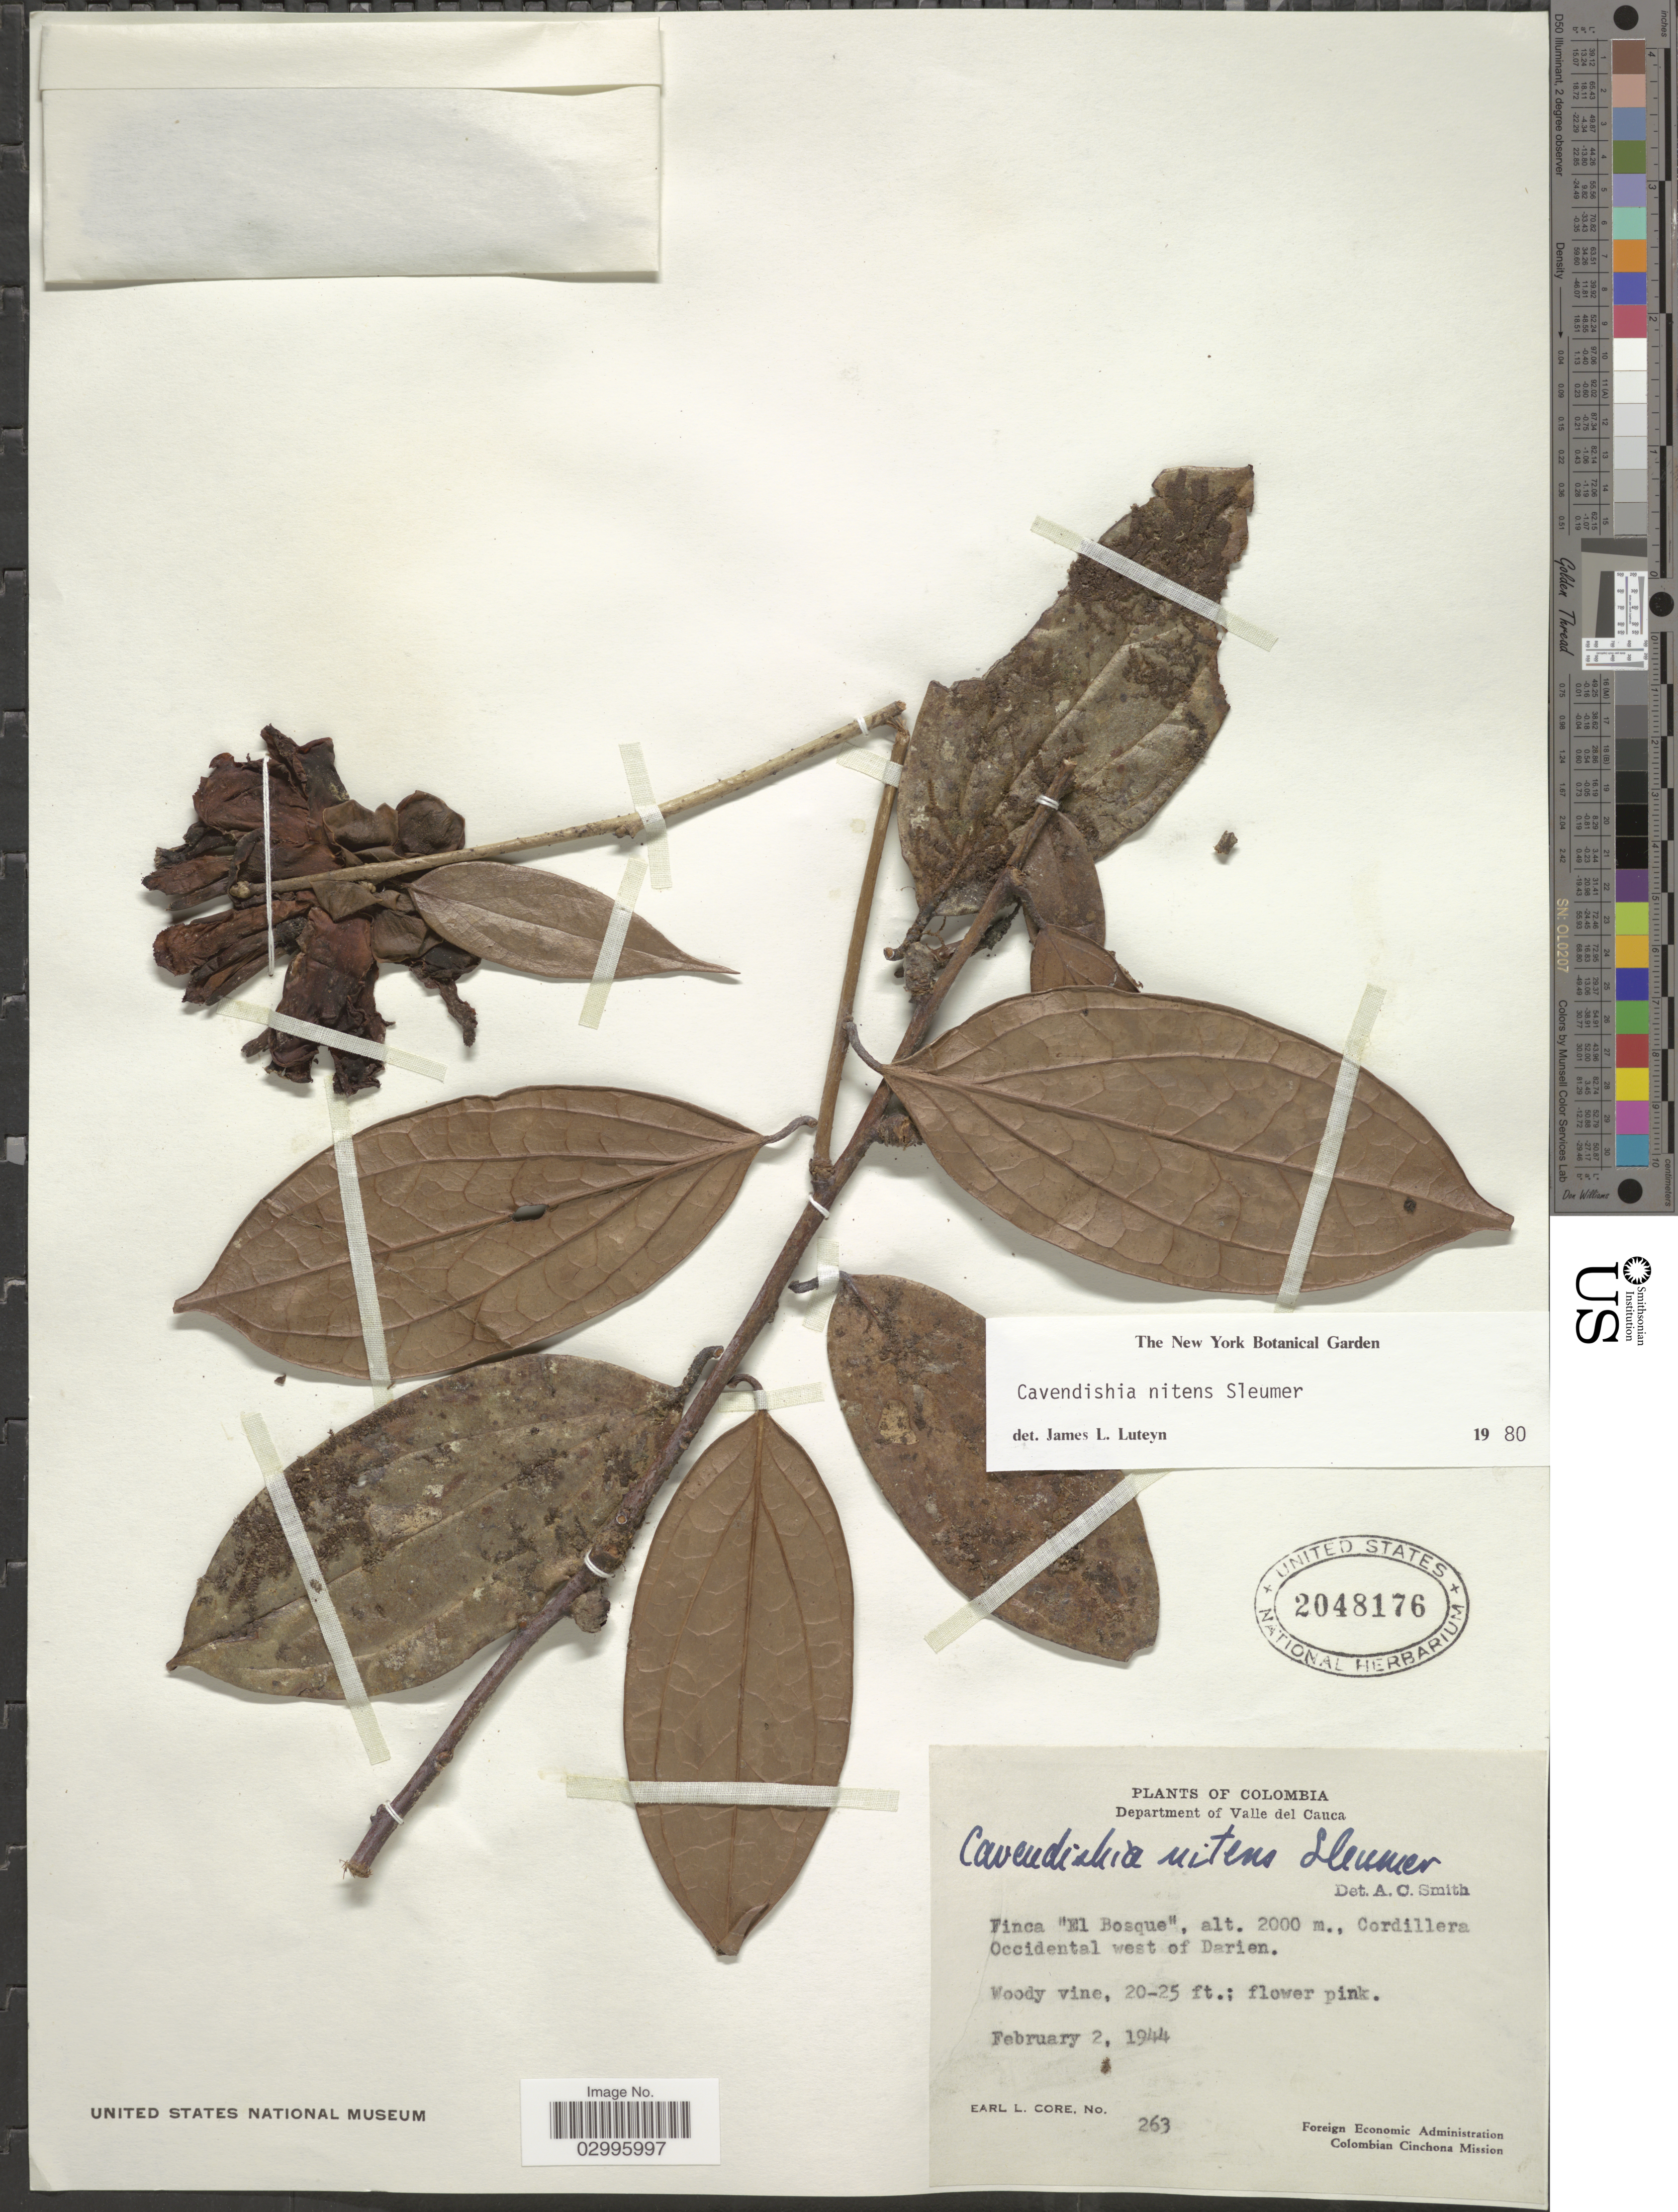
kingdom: Plantae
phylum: Tracheophyta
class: Magnoliopsida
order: Ericales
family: Ericaceae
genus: Cavendishia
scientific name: Cavendishia nitens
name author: (Sleumer) Sleumer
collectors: E. Core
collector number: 263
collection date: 1944-02-02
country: Colombia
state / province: Valle del Cauca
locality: Department of Valle del Cauca. Finca "El Bosque". Cordillera Occidental west of Darien.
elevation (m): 2000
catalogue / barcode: US 2048176